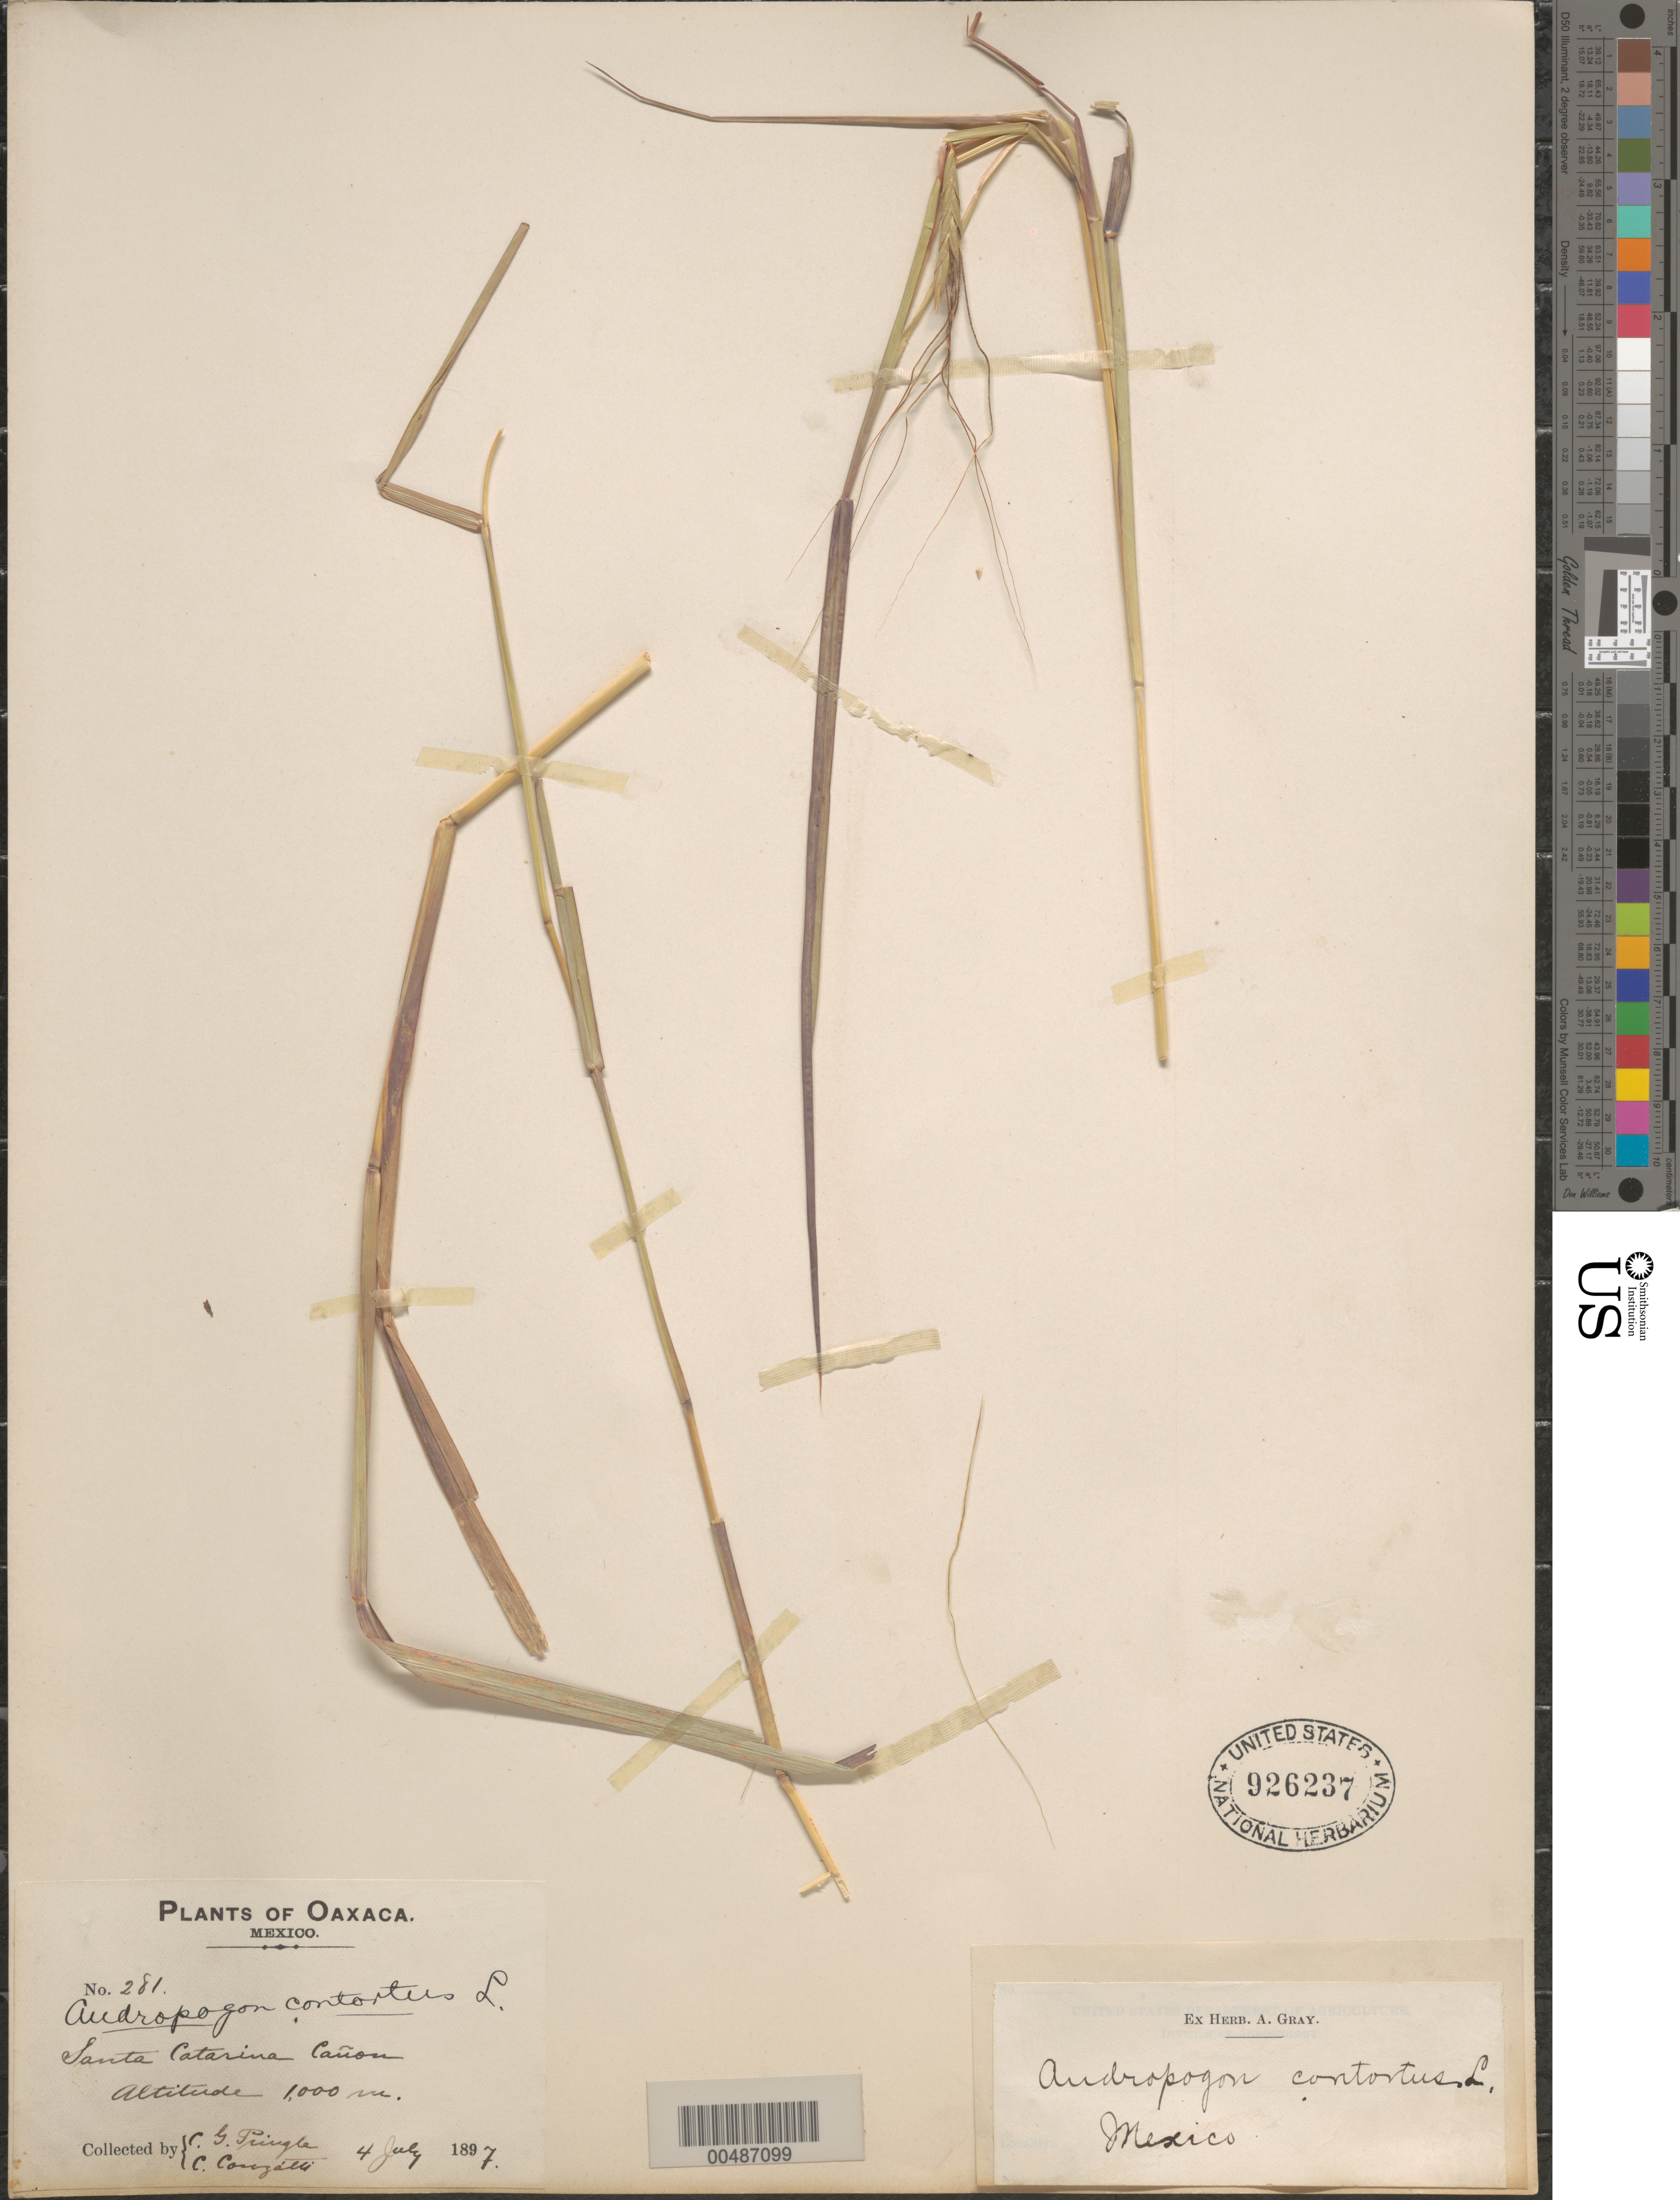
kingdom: Plantae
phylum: Tracheophyta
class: Liliopsida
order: Poales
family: Poaceae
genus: Heteropogon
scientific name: Heteropogon contortus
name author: (L.) P. Beauv. ex Roem. & Schult.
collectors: C. G. Pringle & C. Conzatti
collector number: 281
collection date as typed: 4 Jul 1897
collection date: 1897-07-04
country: Mexico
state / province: Oaxaca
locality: Santa Catarina Ca¤on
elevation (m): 1000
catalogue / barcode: US 926237